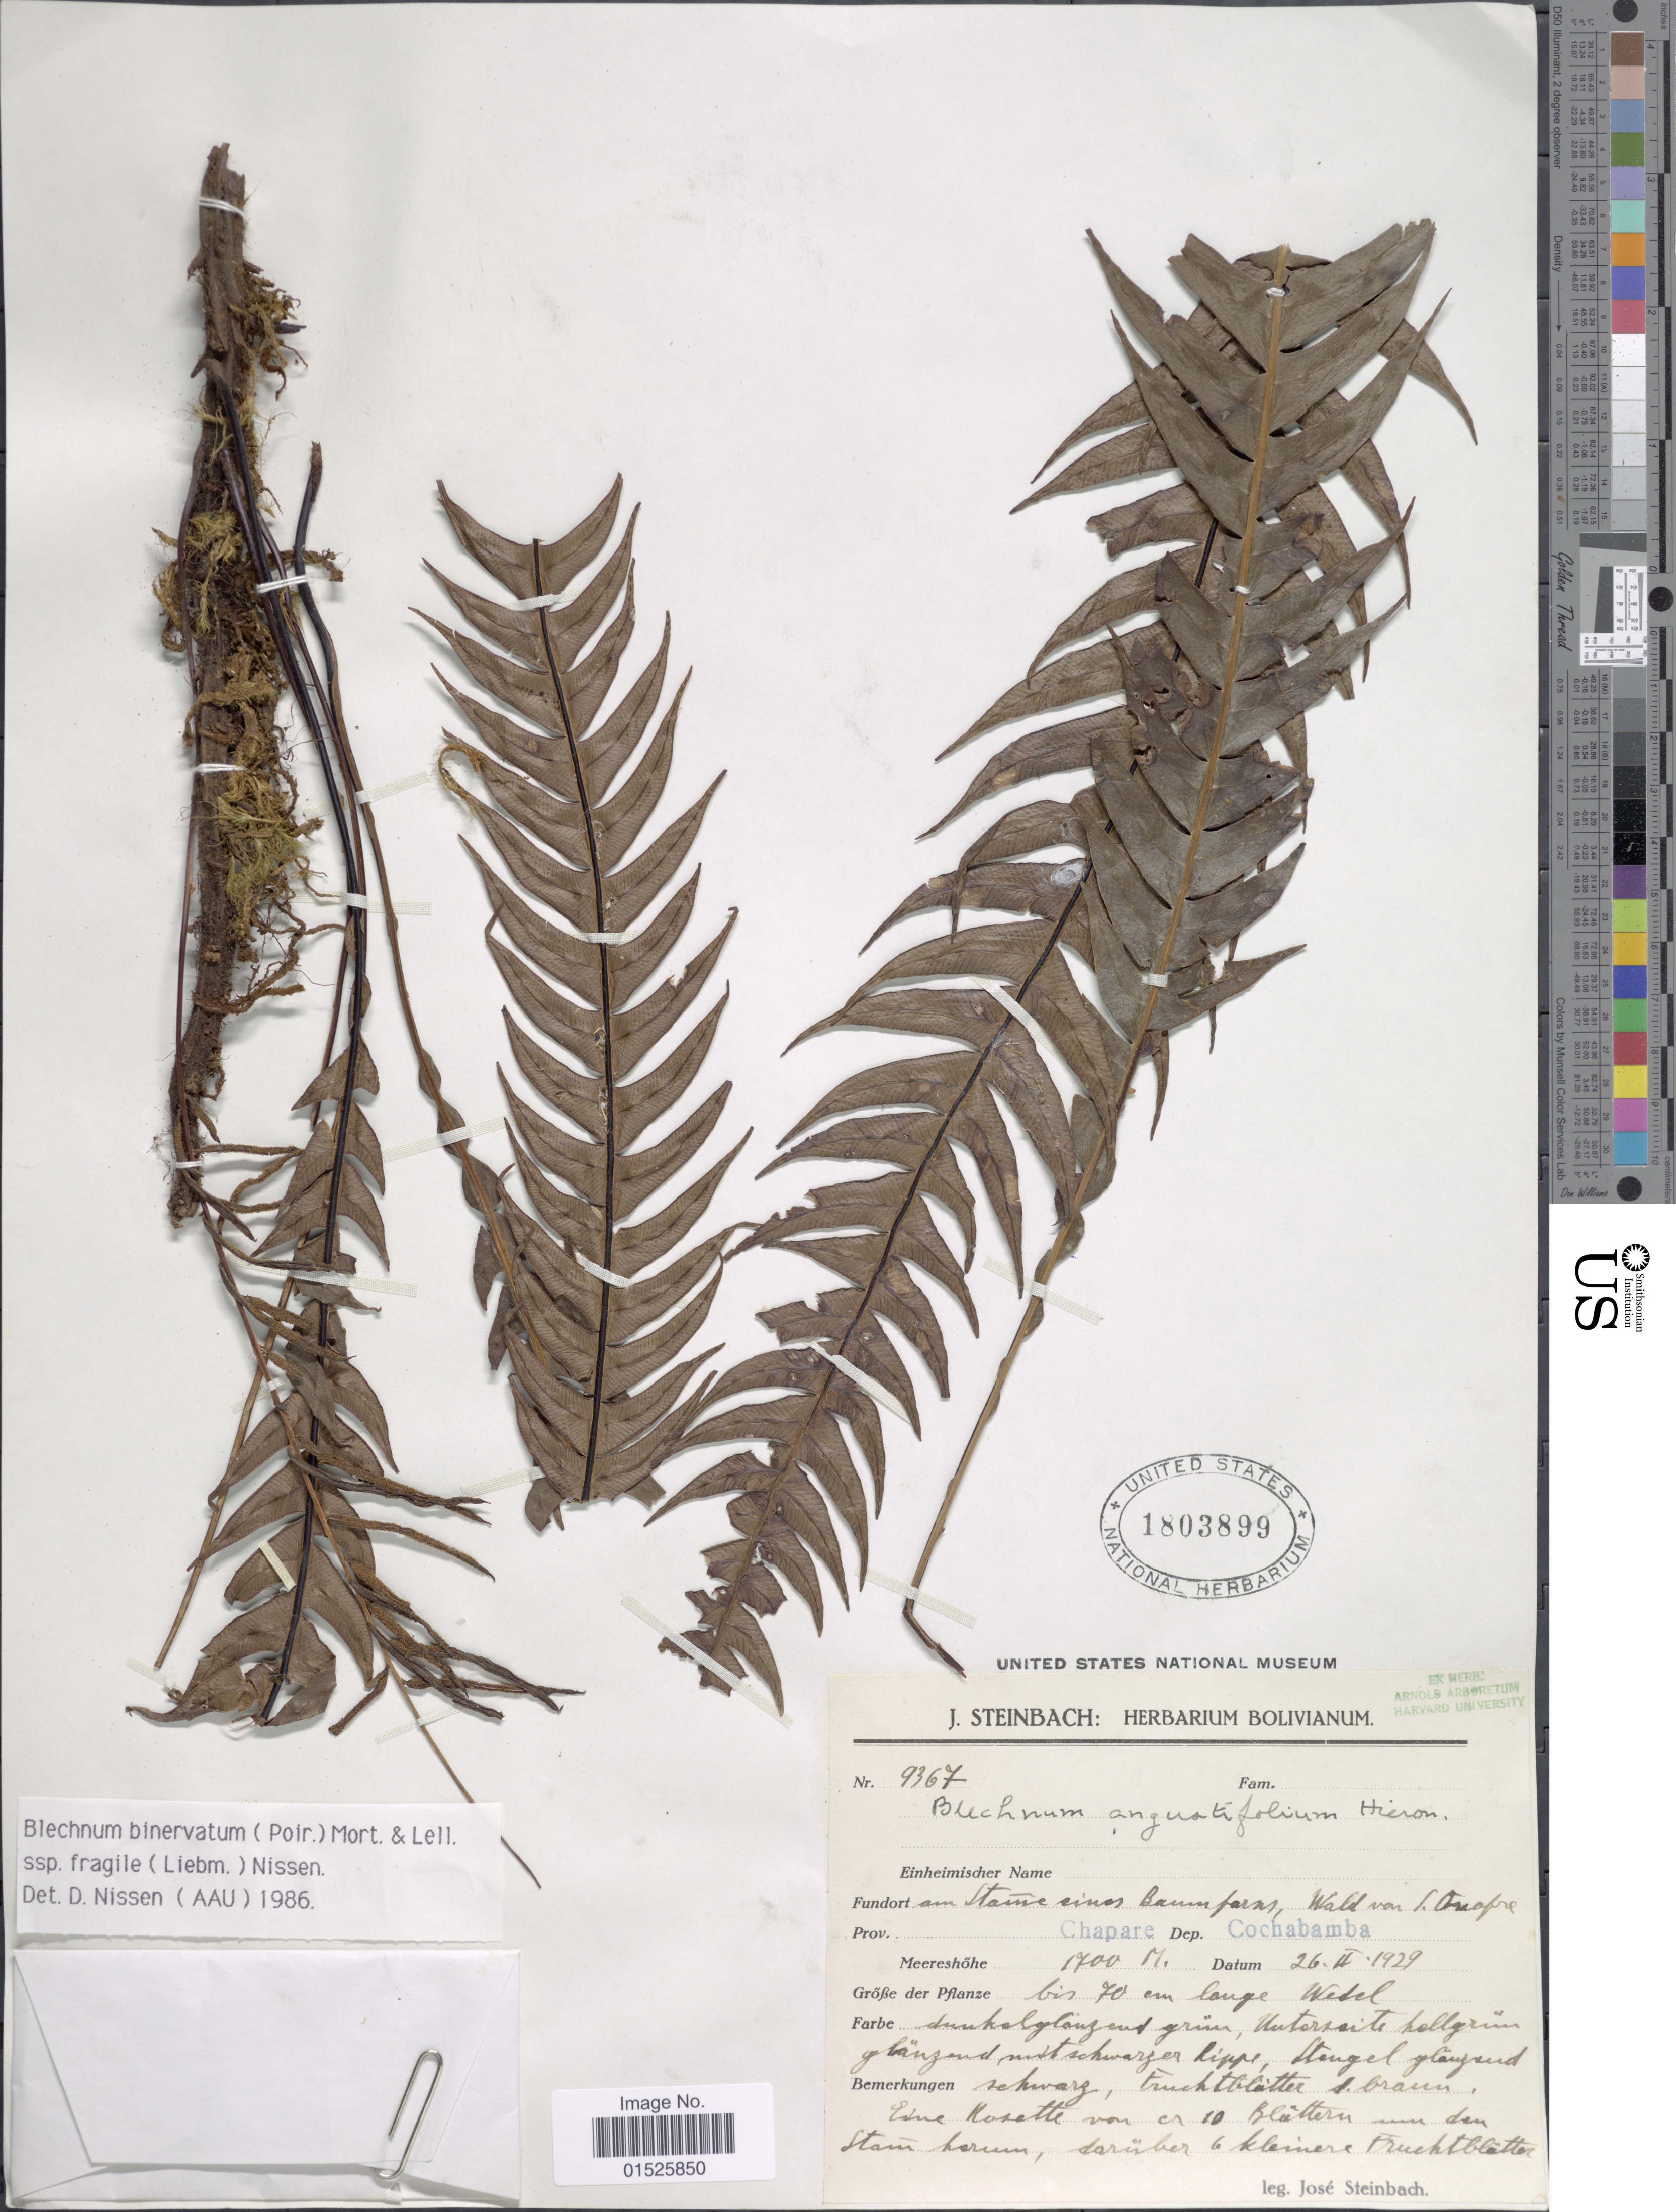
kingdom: Plantae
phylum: Tracheophyta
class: Polypodiopsida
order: Polypodiales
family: Blechnaceae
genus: Blechnum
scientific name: Blechnum ensiforme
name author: (Liebm.) C. Chr.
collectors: J. Steinbach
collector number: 9367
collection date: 1929-02-26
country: Bolivia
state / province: Cochabamba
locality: Fundort an Stame eines Baumfarns, Wald var. S. Duafre. Prov. Chapare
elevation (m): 1700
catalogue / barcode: US 1803899